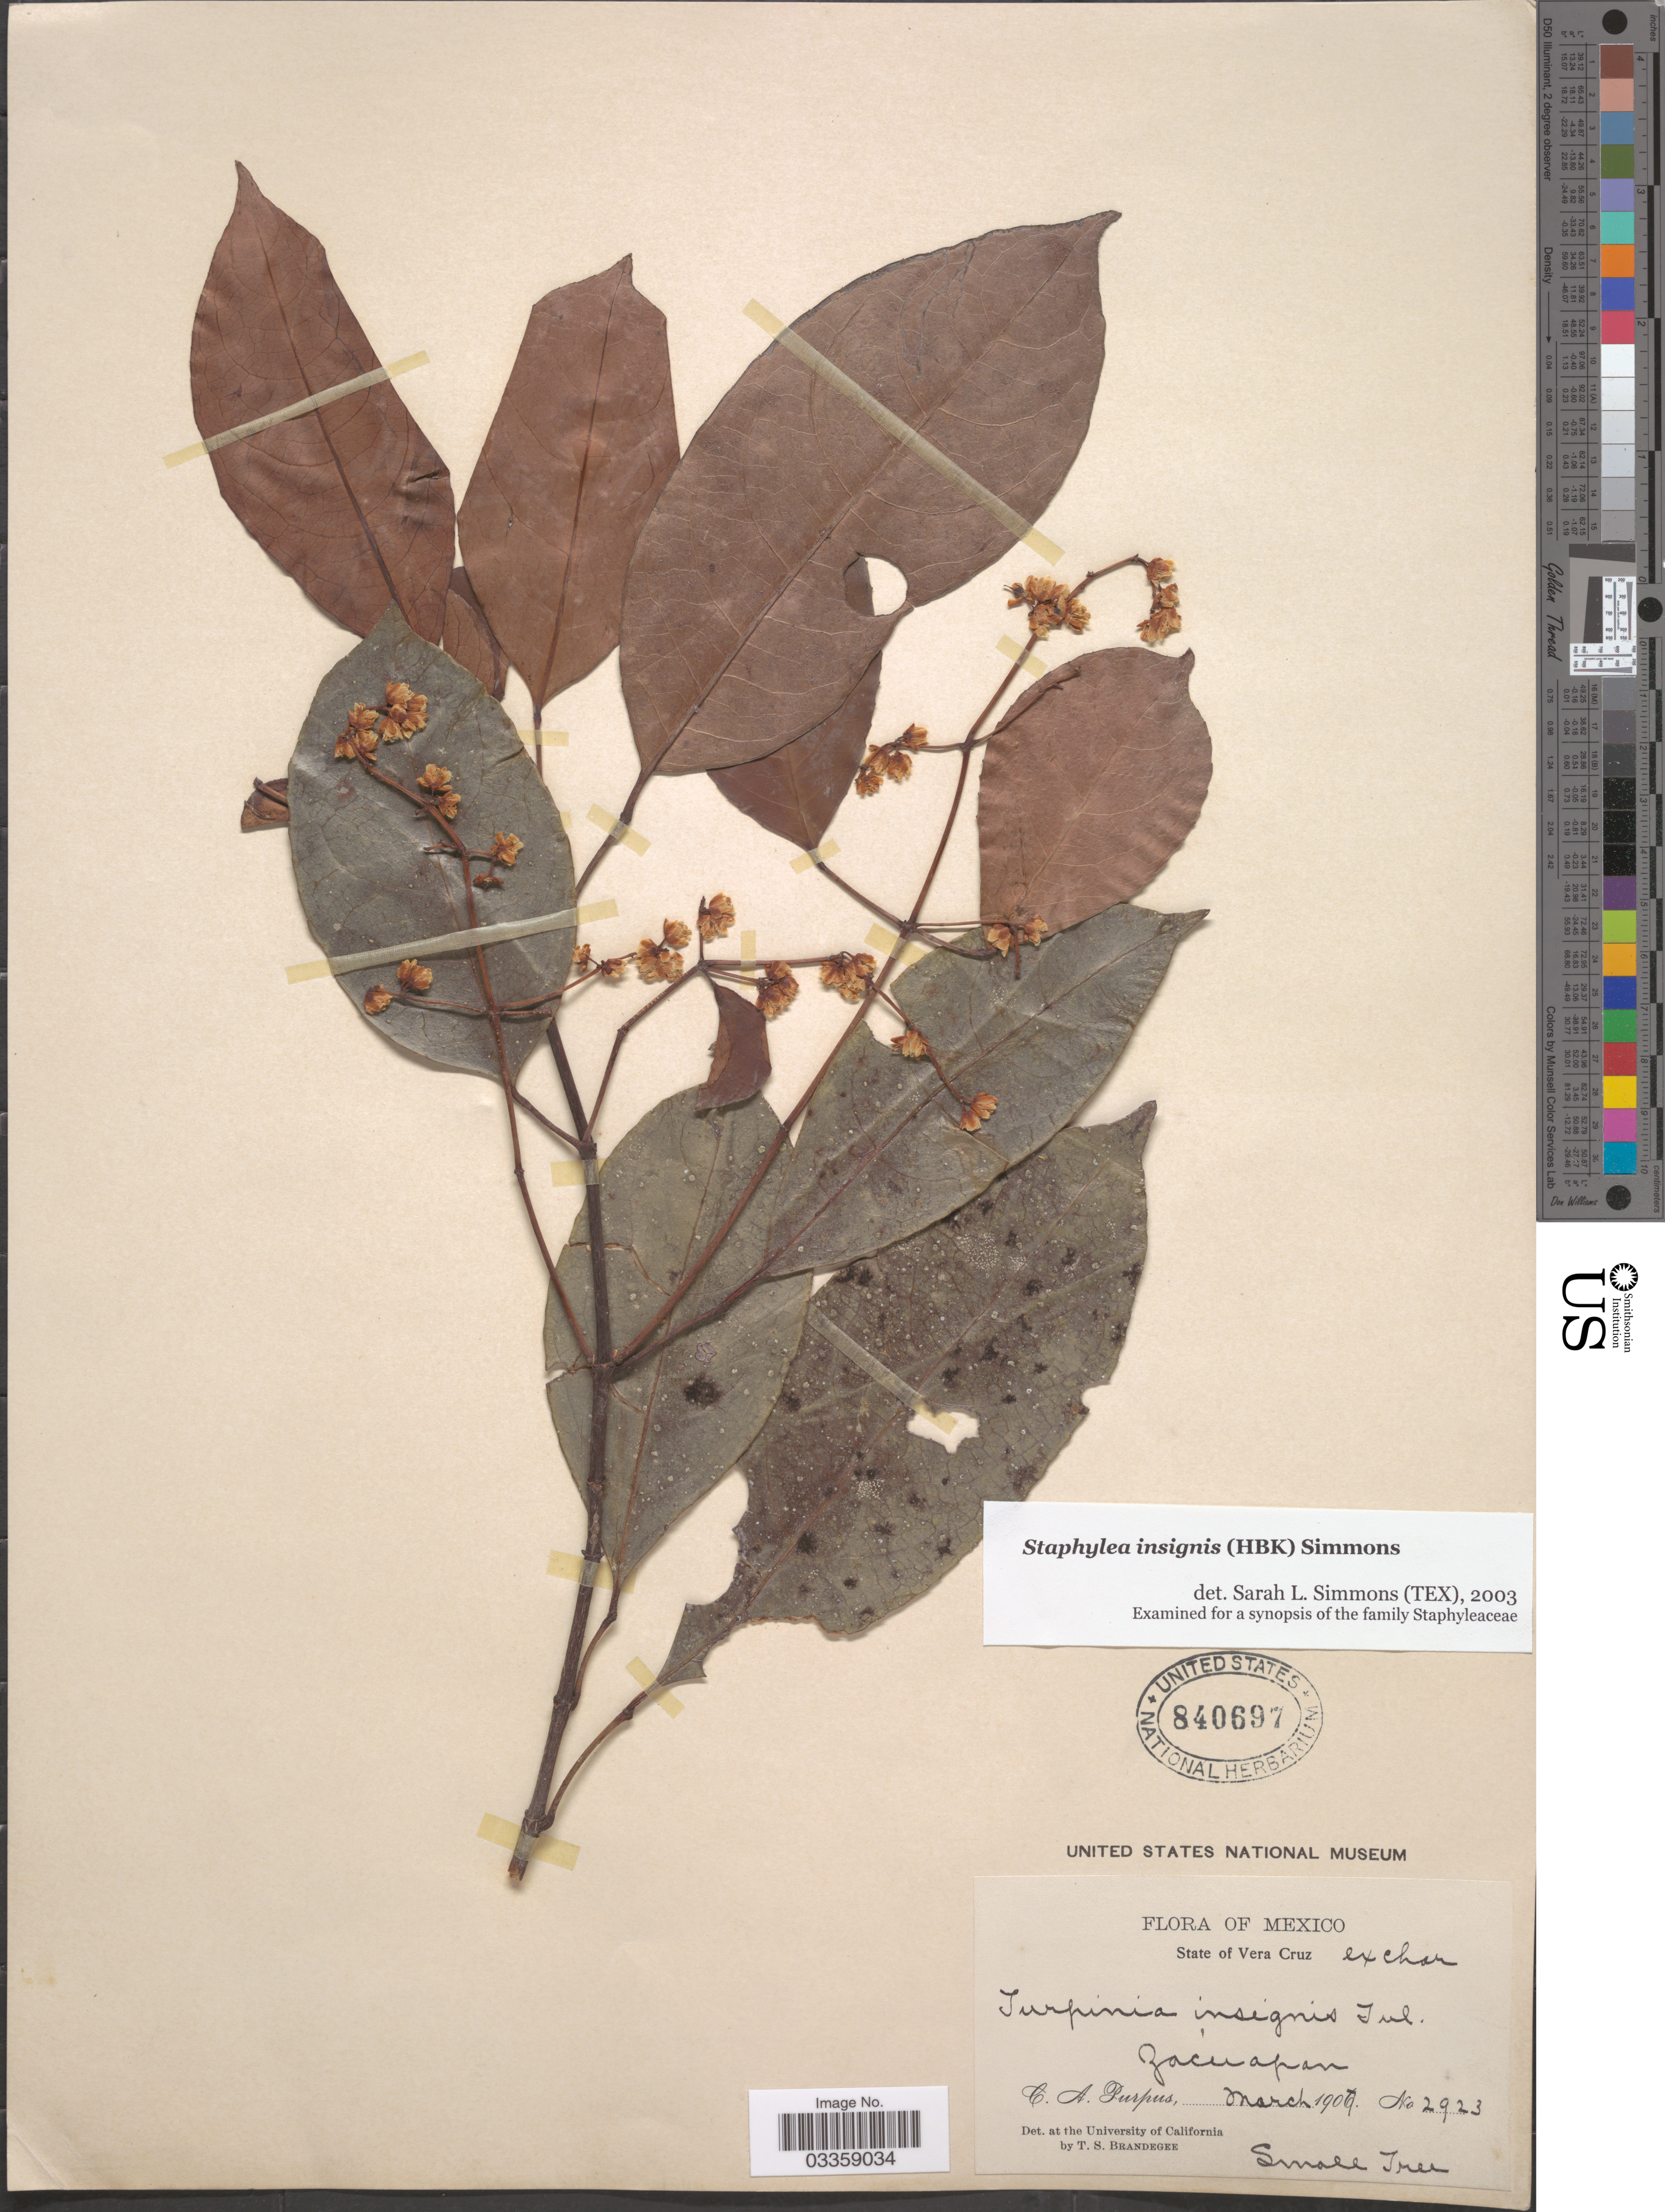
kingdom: Plantae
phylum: Tracheophyta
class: Magnoliopsida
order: Crossosomatales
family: Staphyleaceae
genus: Turpinia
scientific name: Turpinia insignis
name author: (Kunth) Tul.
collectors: C. A. Purpus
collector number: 2923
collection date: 1907-03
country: Mexico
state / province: Veracruz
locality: Vera Cruz. Zacuapan.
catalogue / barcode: US 840697